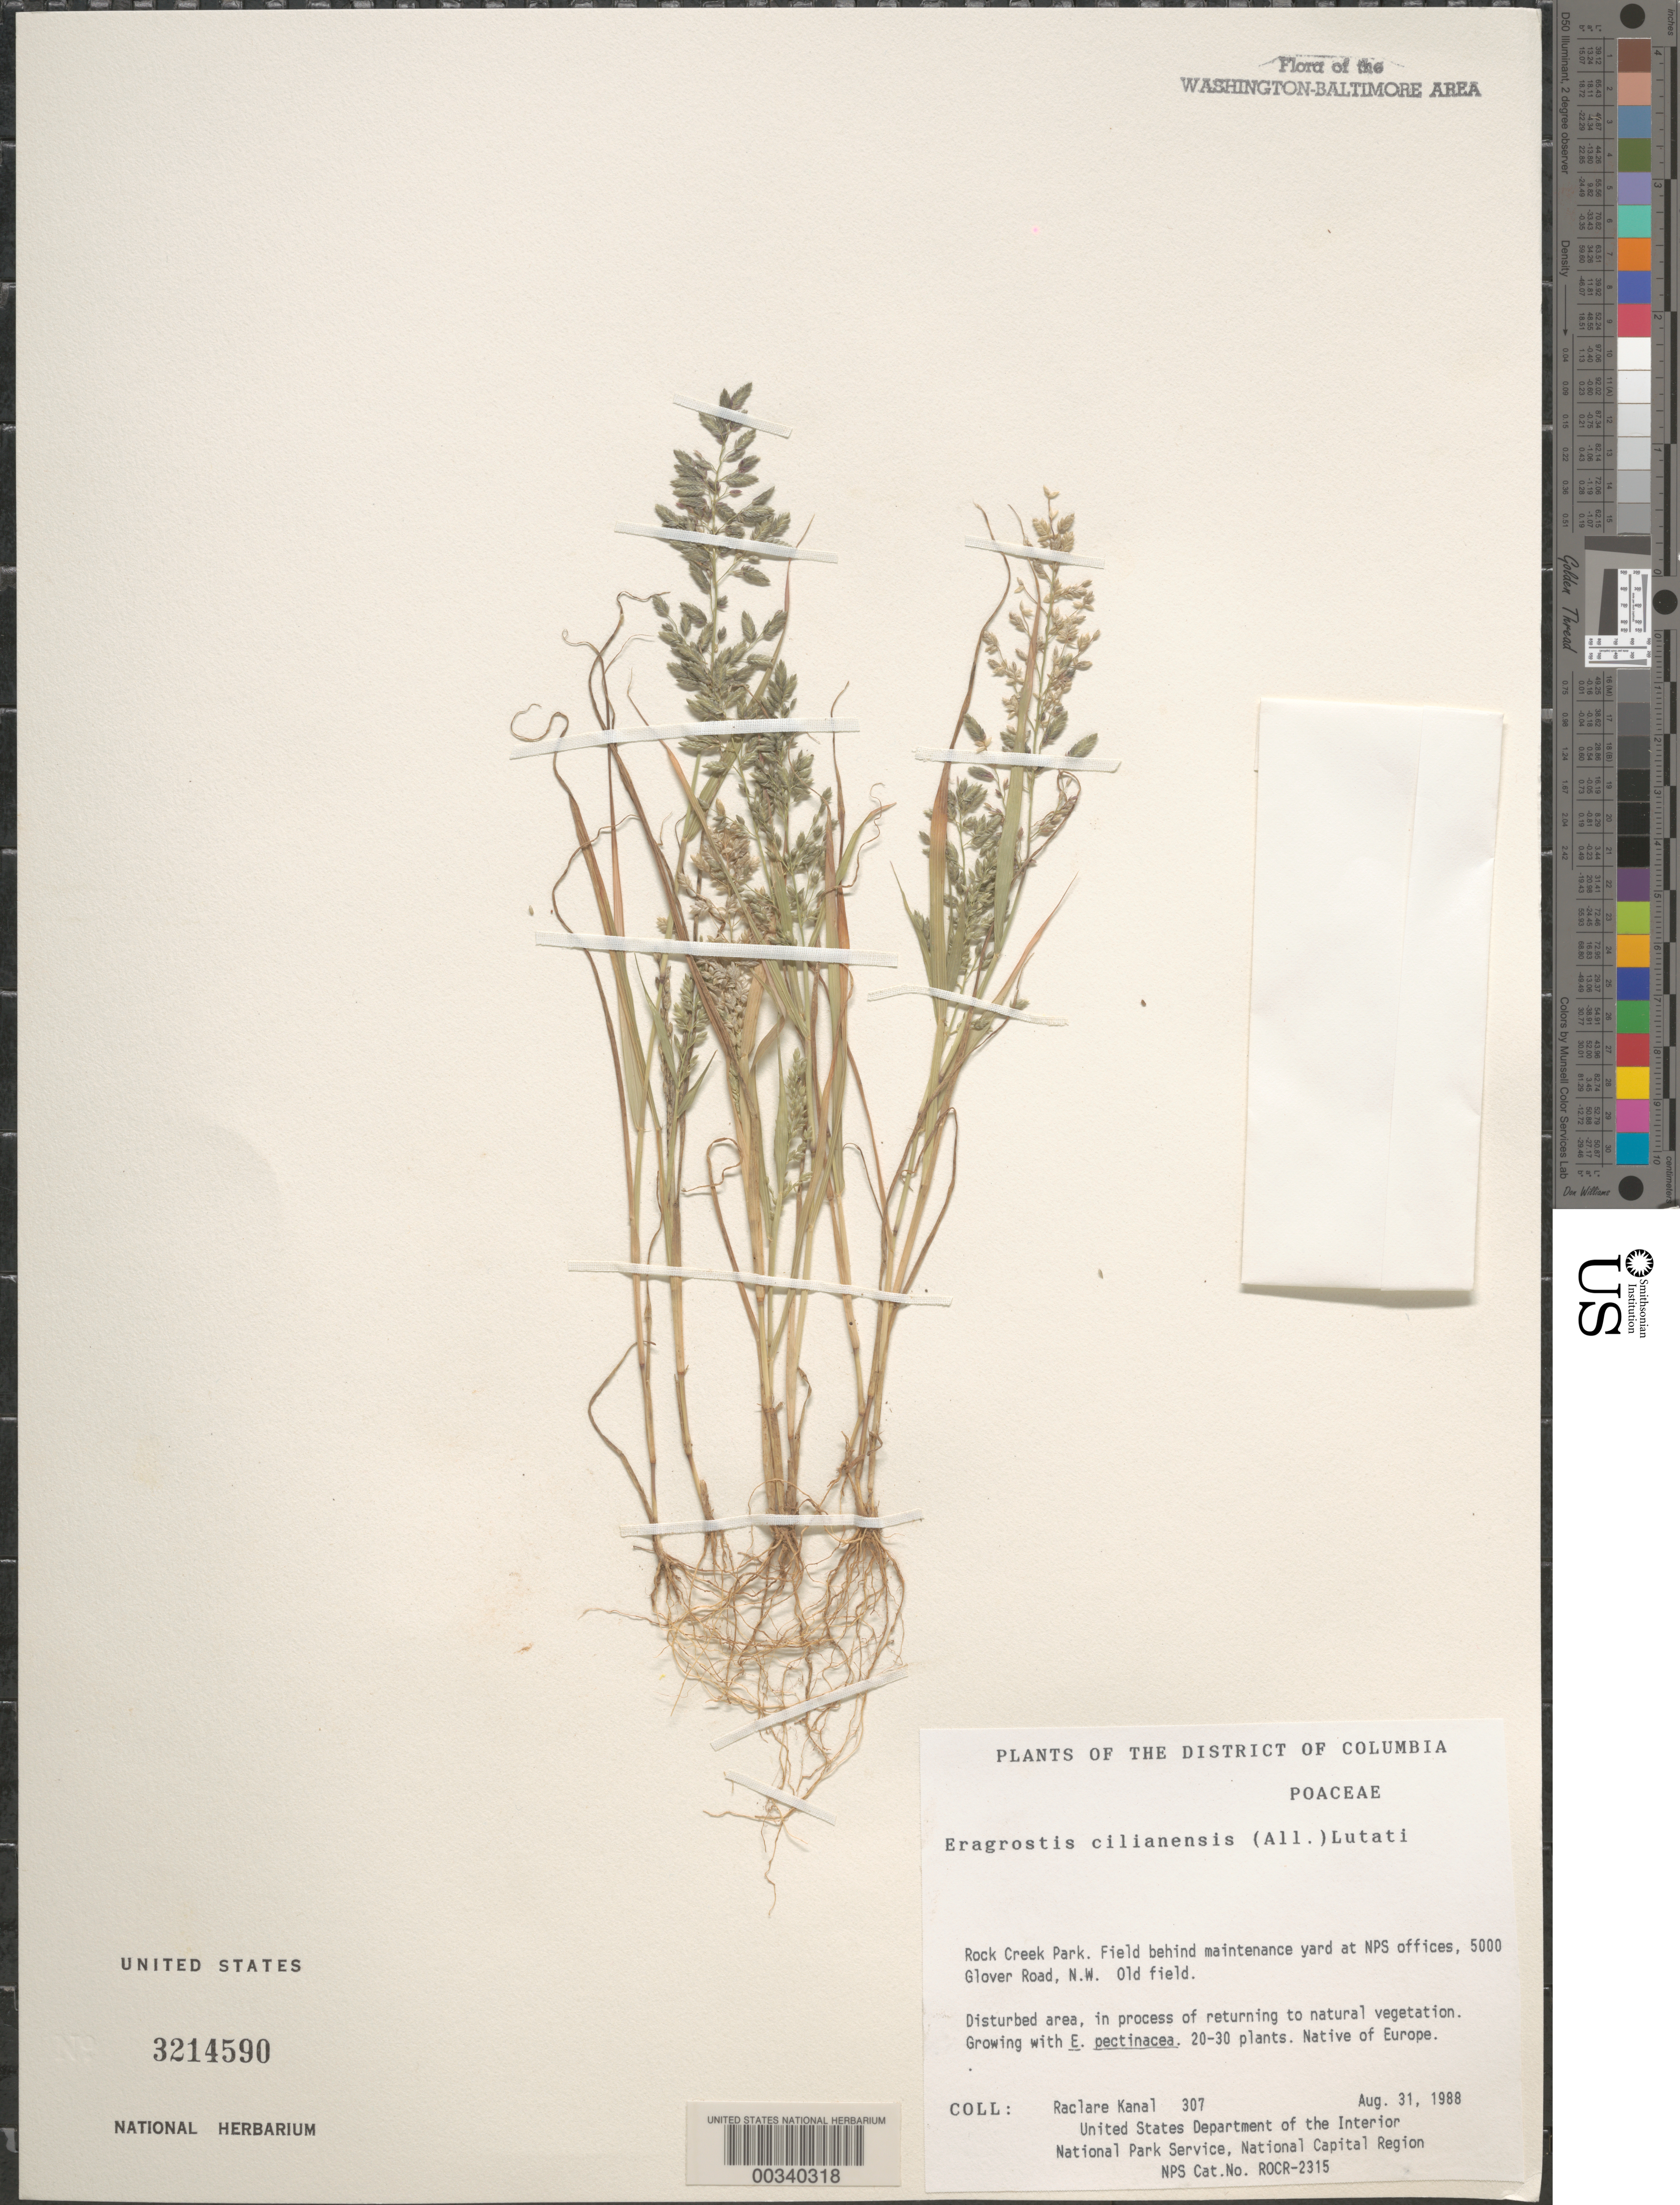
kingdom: Plantae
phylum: Tracheophyta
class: Liliopsida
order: Poales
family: Poaceae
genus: Eragrostis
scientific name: Eragrostis cilianensis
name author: (Bellardi) Vignolo ex Janch.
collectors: R. Kanal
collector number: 307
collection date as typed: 31 Aug 1988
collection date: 1988-08-31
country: United States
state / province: District of Columbia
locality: Rock Creek Park. Behind Maintenance Yard at NPS Offices Rock Creek Park and Vicinity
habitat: Old field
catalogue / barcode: US 3214590